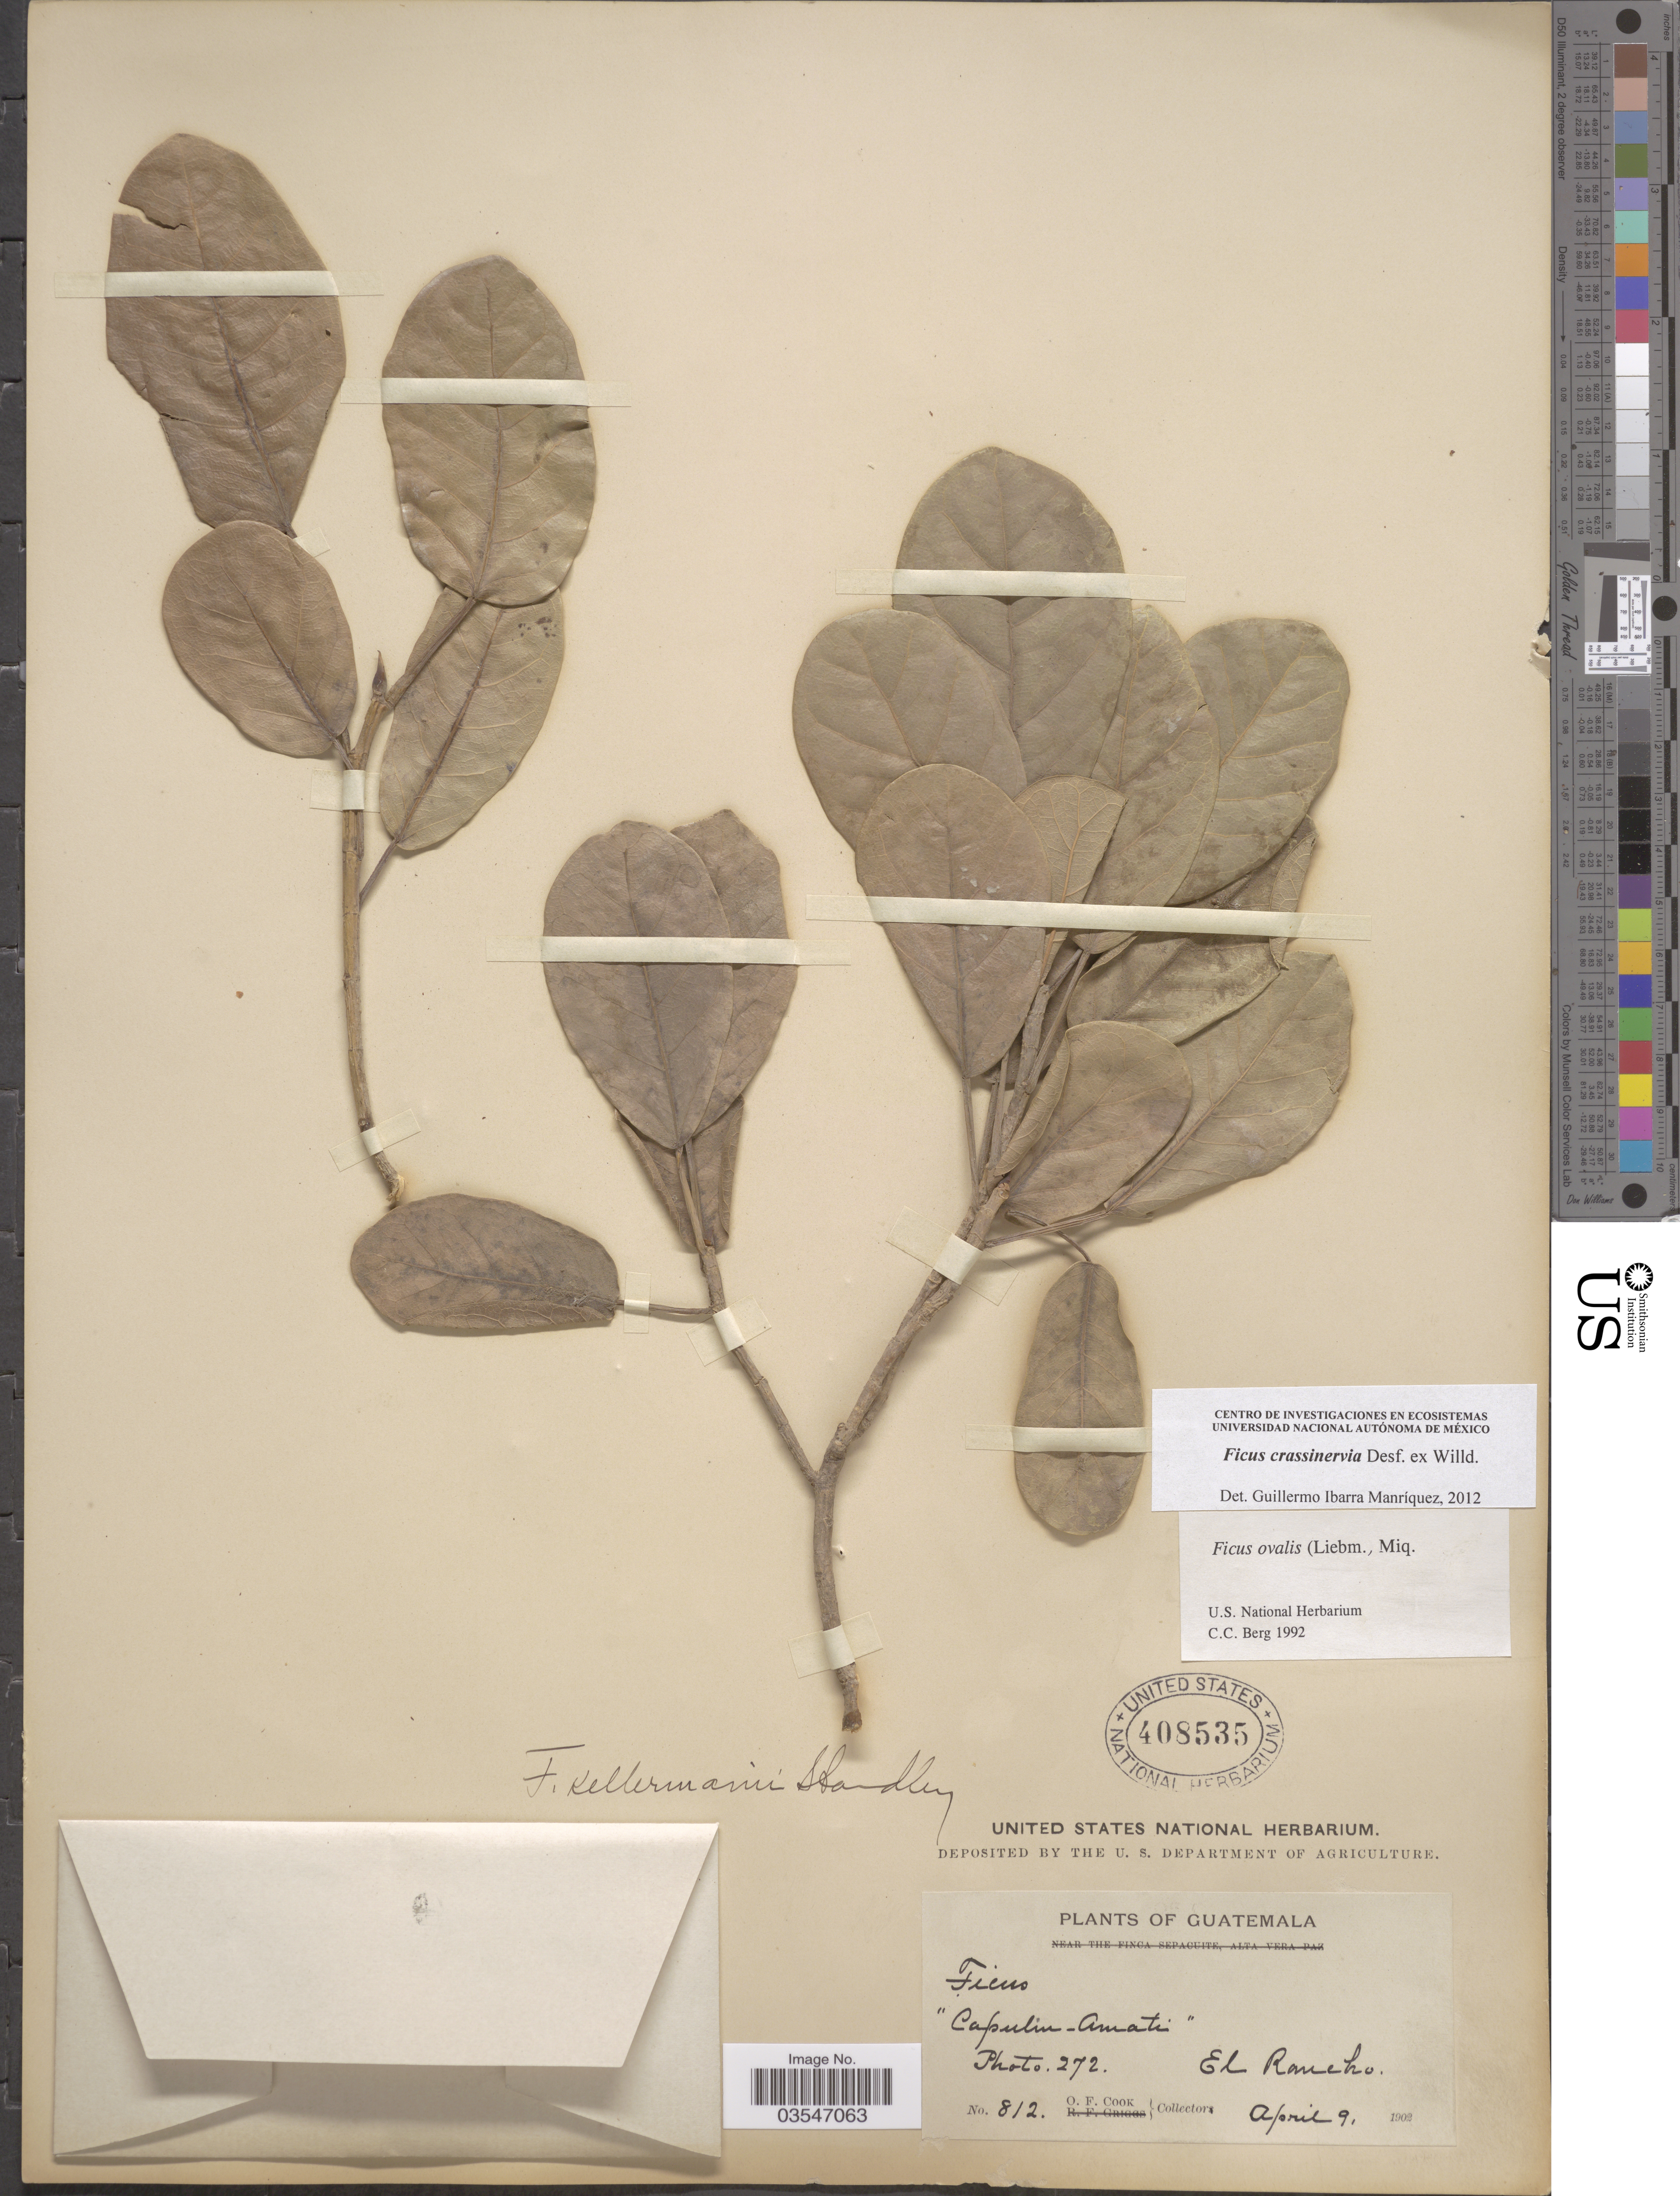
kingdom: Plantae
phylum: Tracheophyta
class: Magnoliopsida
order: Rosales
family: Moraceae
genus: Ficus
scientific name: Ficus crassinervia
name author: Desf. ex Willd.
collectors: O. F. Cook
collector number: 812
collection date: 1902-04-09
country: Guatemala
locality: El Rancho.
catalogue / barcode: US 408535